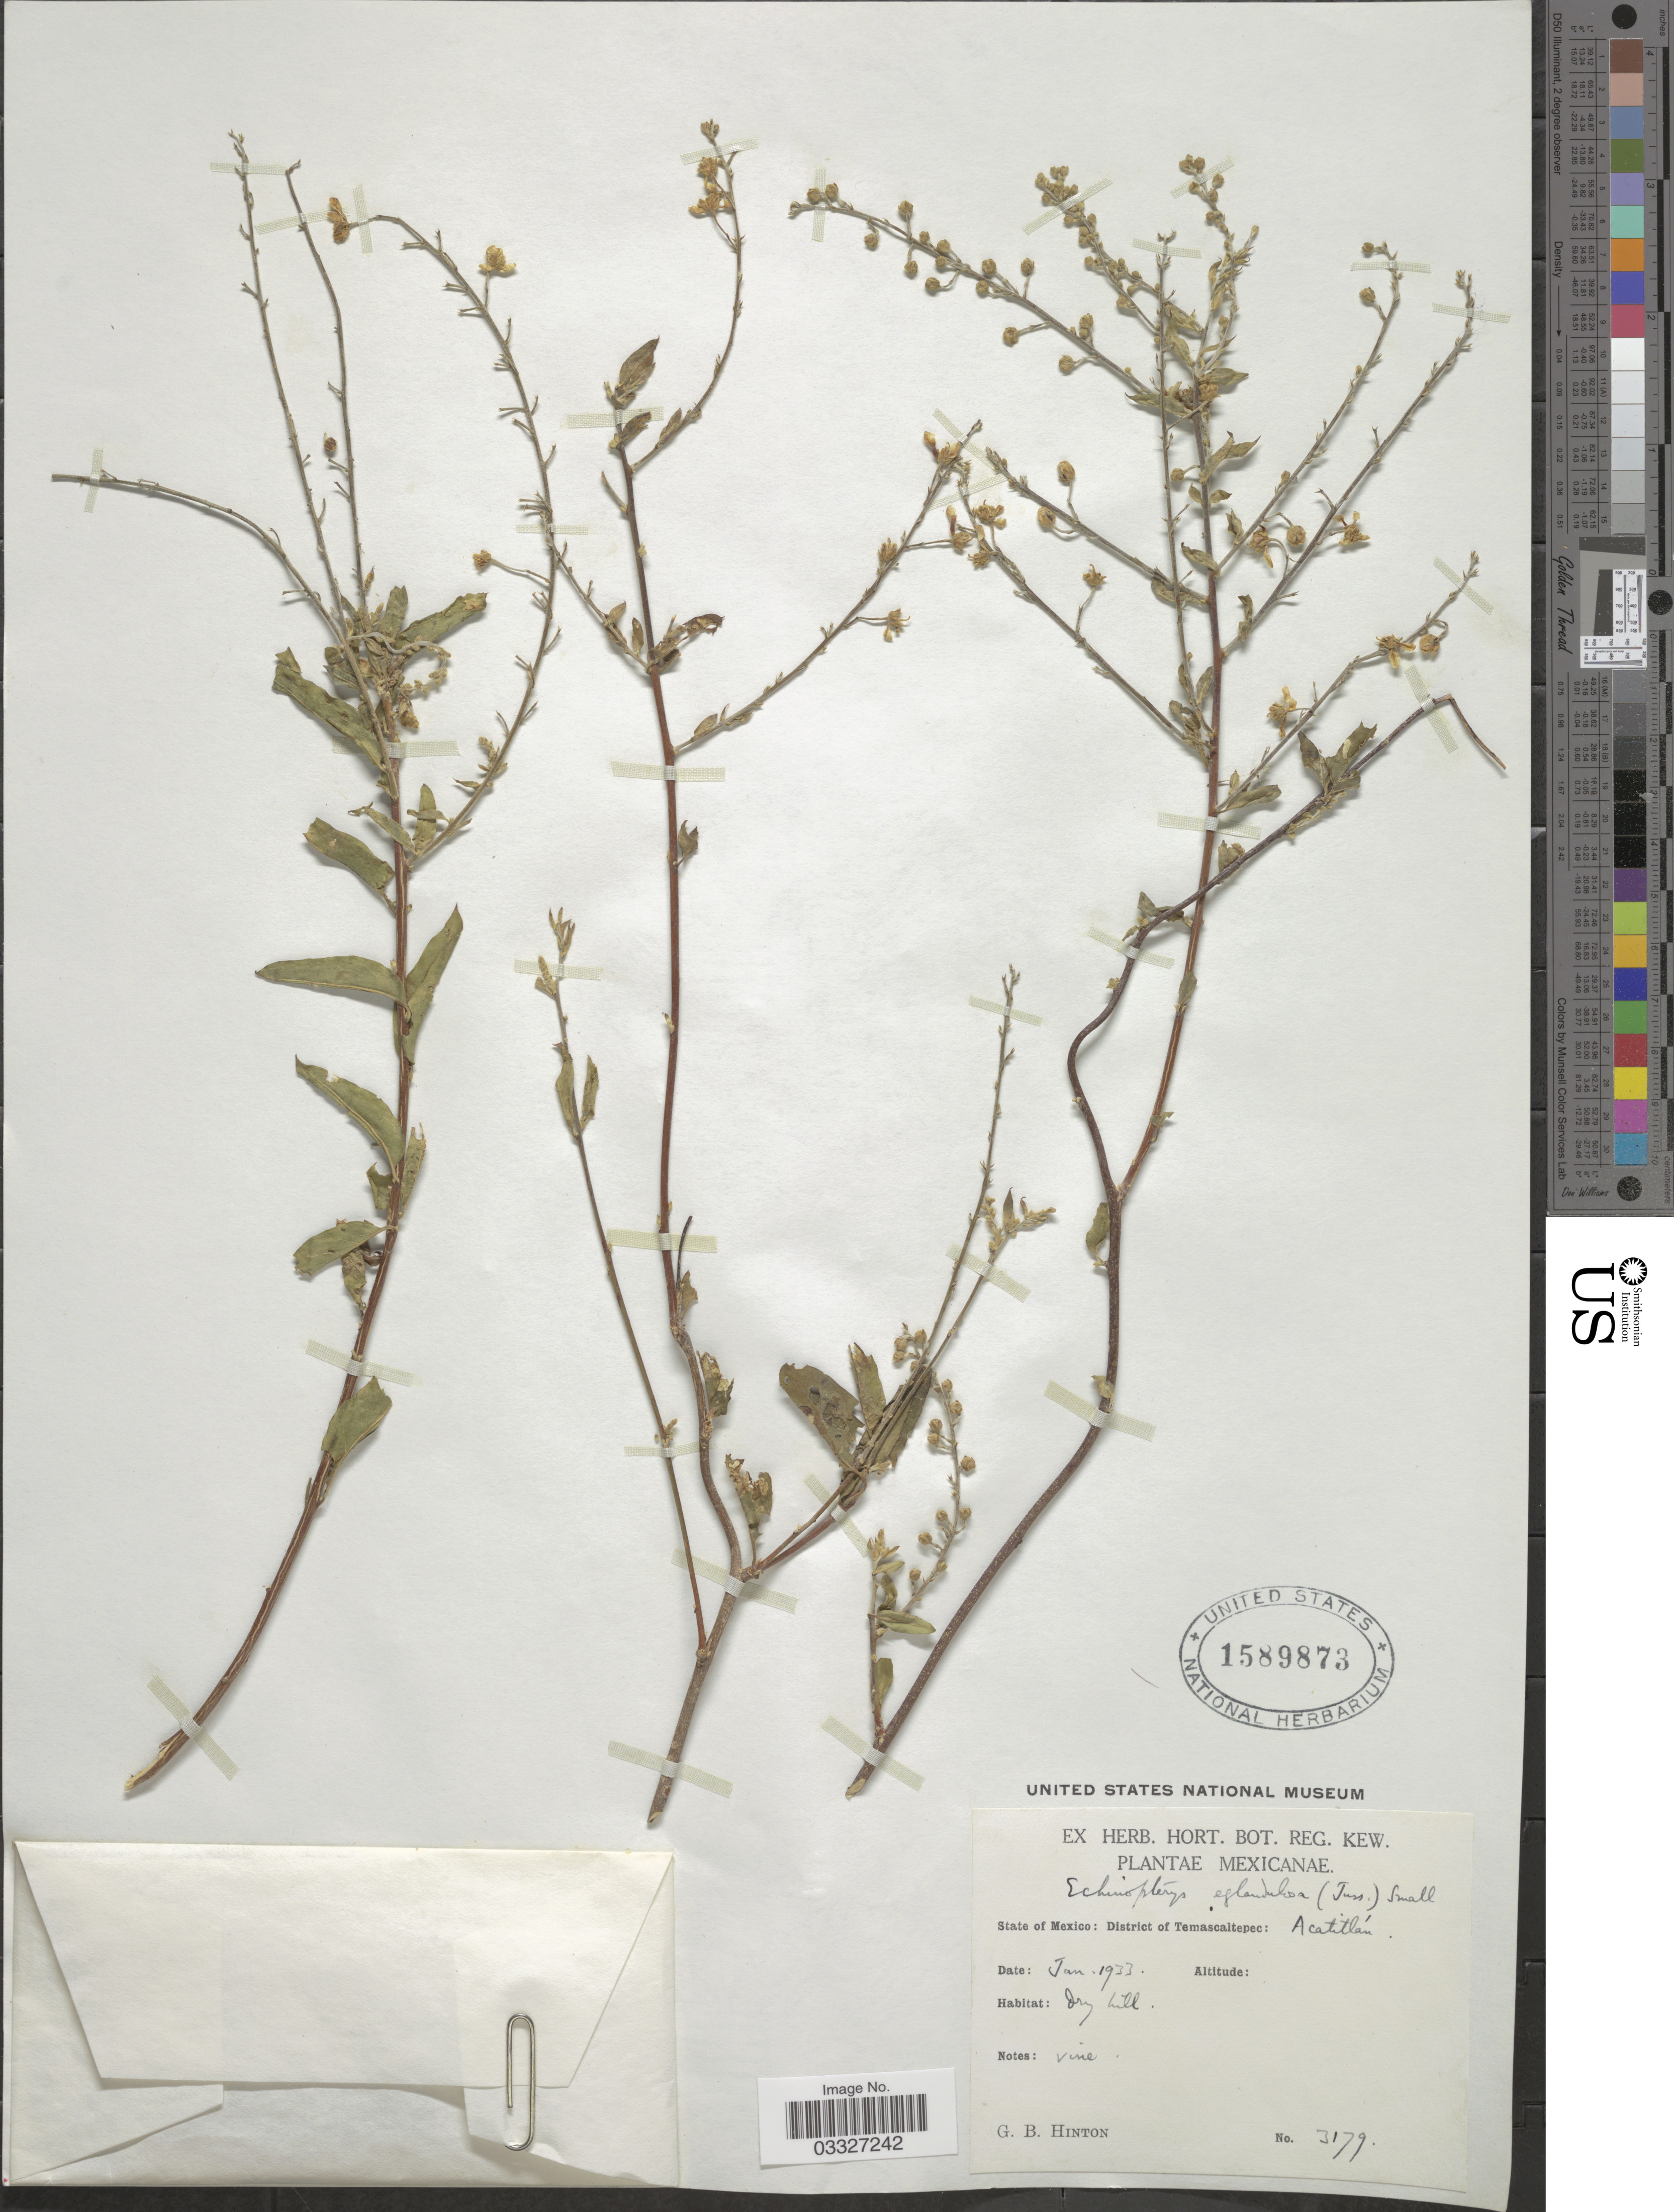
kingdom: Plantae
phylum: Tracheophyta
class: Magnoliopsida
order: Malpighiales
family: Malpighiaceae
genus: Echinopterys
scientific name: Echinopterys eglandulosa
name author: (A. Juss.) Small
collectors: G. B. Hinton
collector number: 3179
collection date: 1933-01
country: Mexico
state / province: México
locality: District of Temascaltepec: Acatitlán.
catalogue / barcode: US 1589873